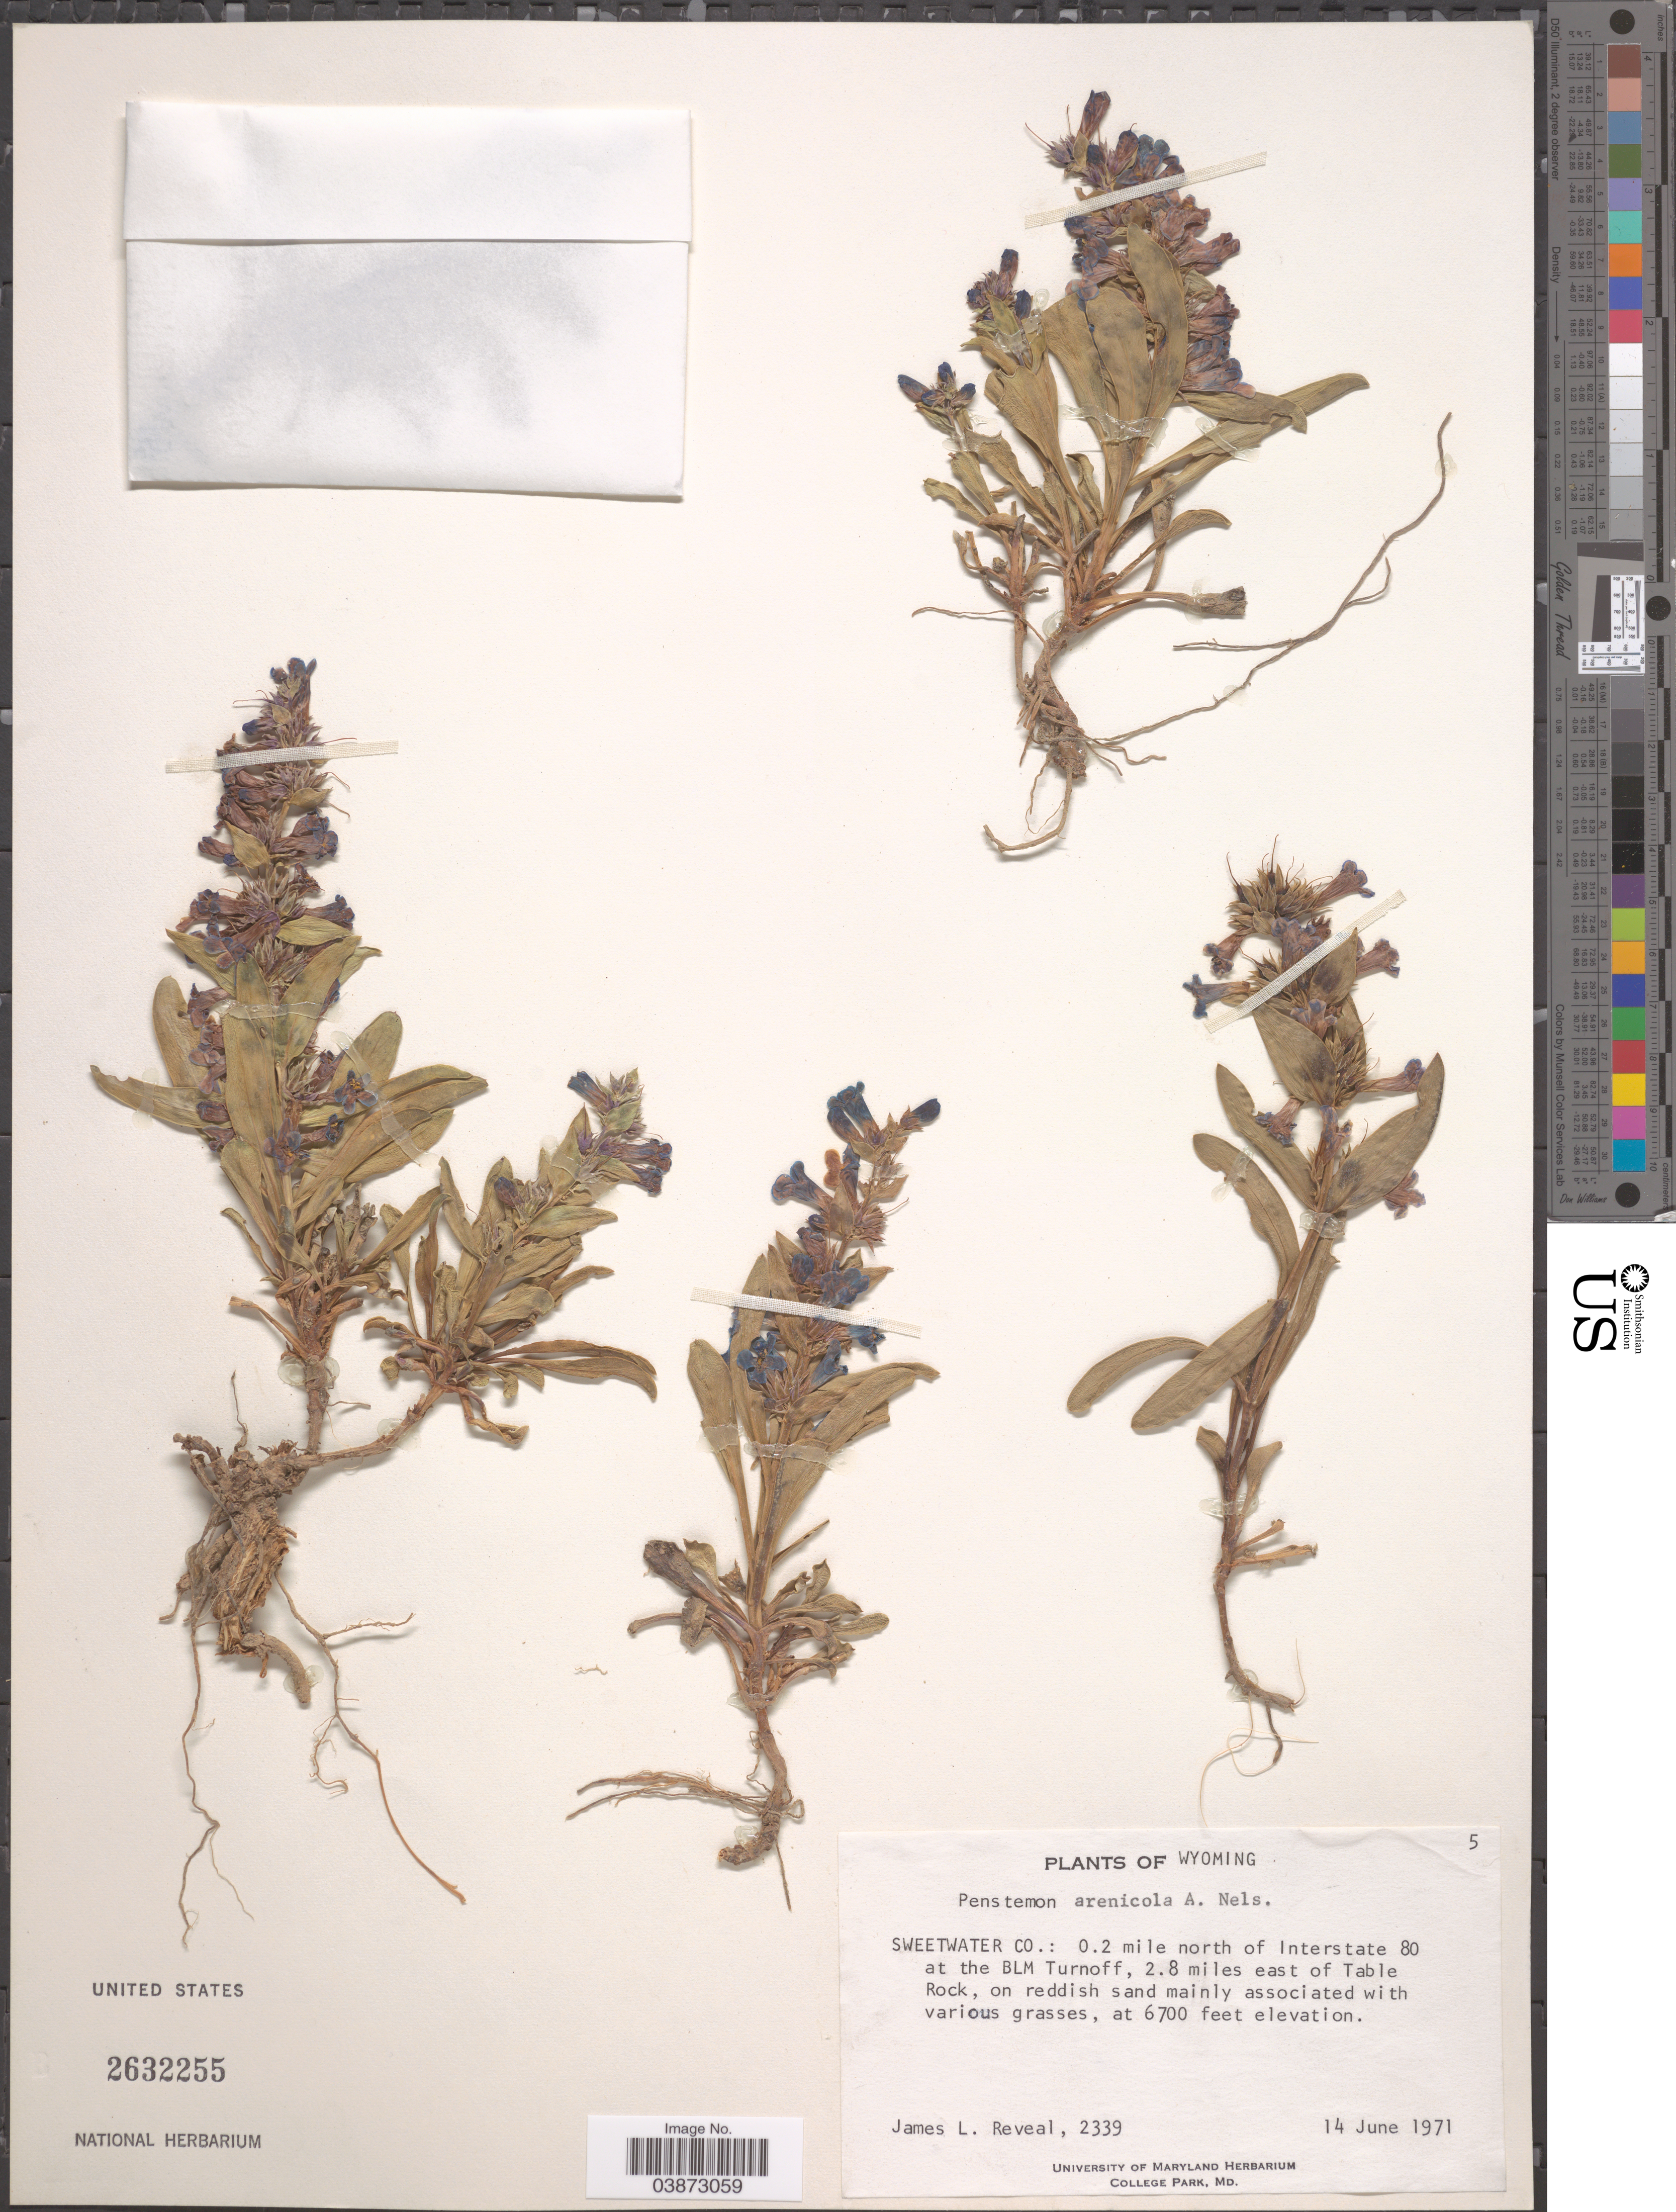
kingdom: Plantae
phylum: Tracheophyta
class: Magnoliopsida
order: Lamiales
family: Plantaginaceae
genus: Penstemon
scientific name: Penstemon arenicola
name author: A. Nelson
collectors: J. L. Reveal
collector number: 2339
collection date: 1971-06-14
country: United States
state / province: Wyoming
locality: Sweetwater Co.: 0.2 mile north of Interstate 80 at the BLM Turnoff, 2.8 miles east of Table Rock.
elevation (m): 2042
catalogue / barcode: US 2632255